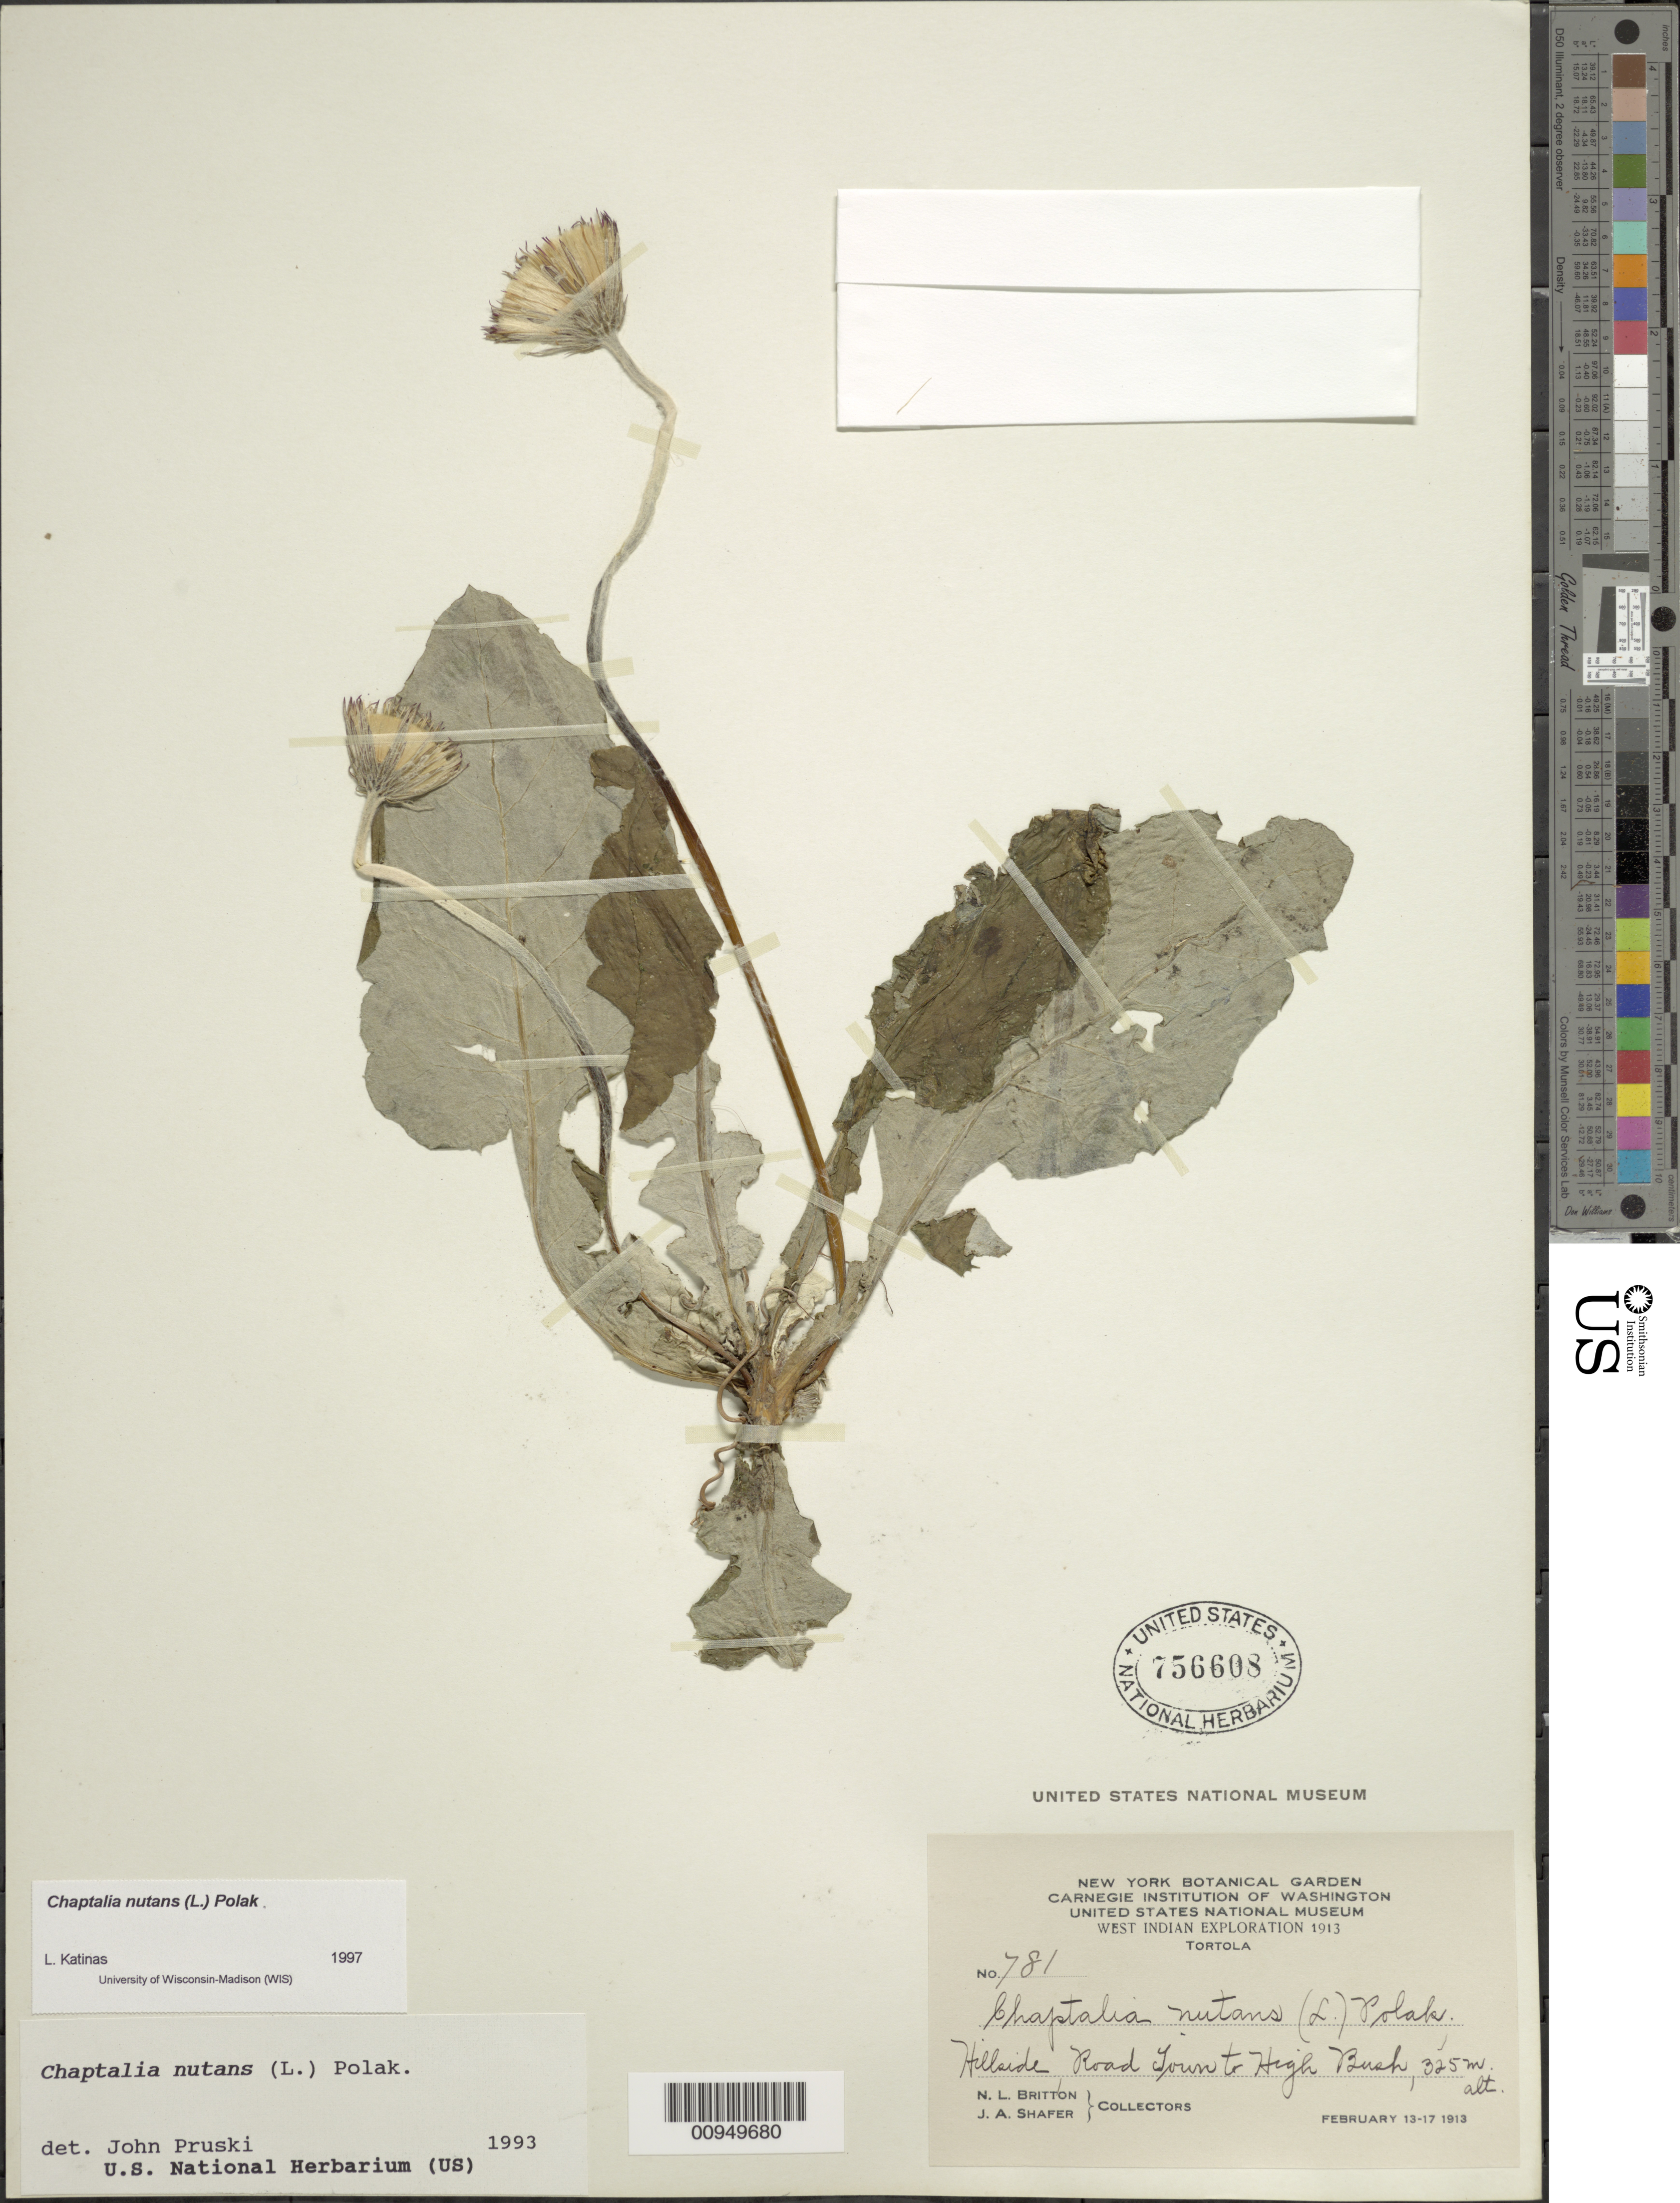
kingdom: Plantae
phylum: Tracheophyta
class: Magnoliopsida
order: Asterales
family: Asteraceae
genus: Chaptalia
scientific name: Chaptalia nutans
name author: (L.) Pol.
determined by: Katinas, L.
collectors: E. G. Britton & J. A. Shafer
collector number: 781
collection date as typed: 13 Feb 1913 to 17 Feb 1913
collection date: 1913-02-13/1913-02-17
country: British Virgin Islands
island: Tortola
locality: hillside, Road Town to High Bush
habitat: Hillside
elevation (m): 325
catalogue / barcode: US 756608